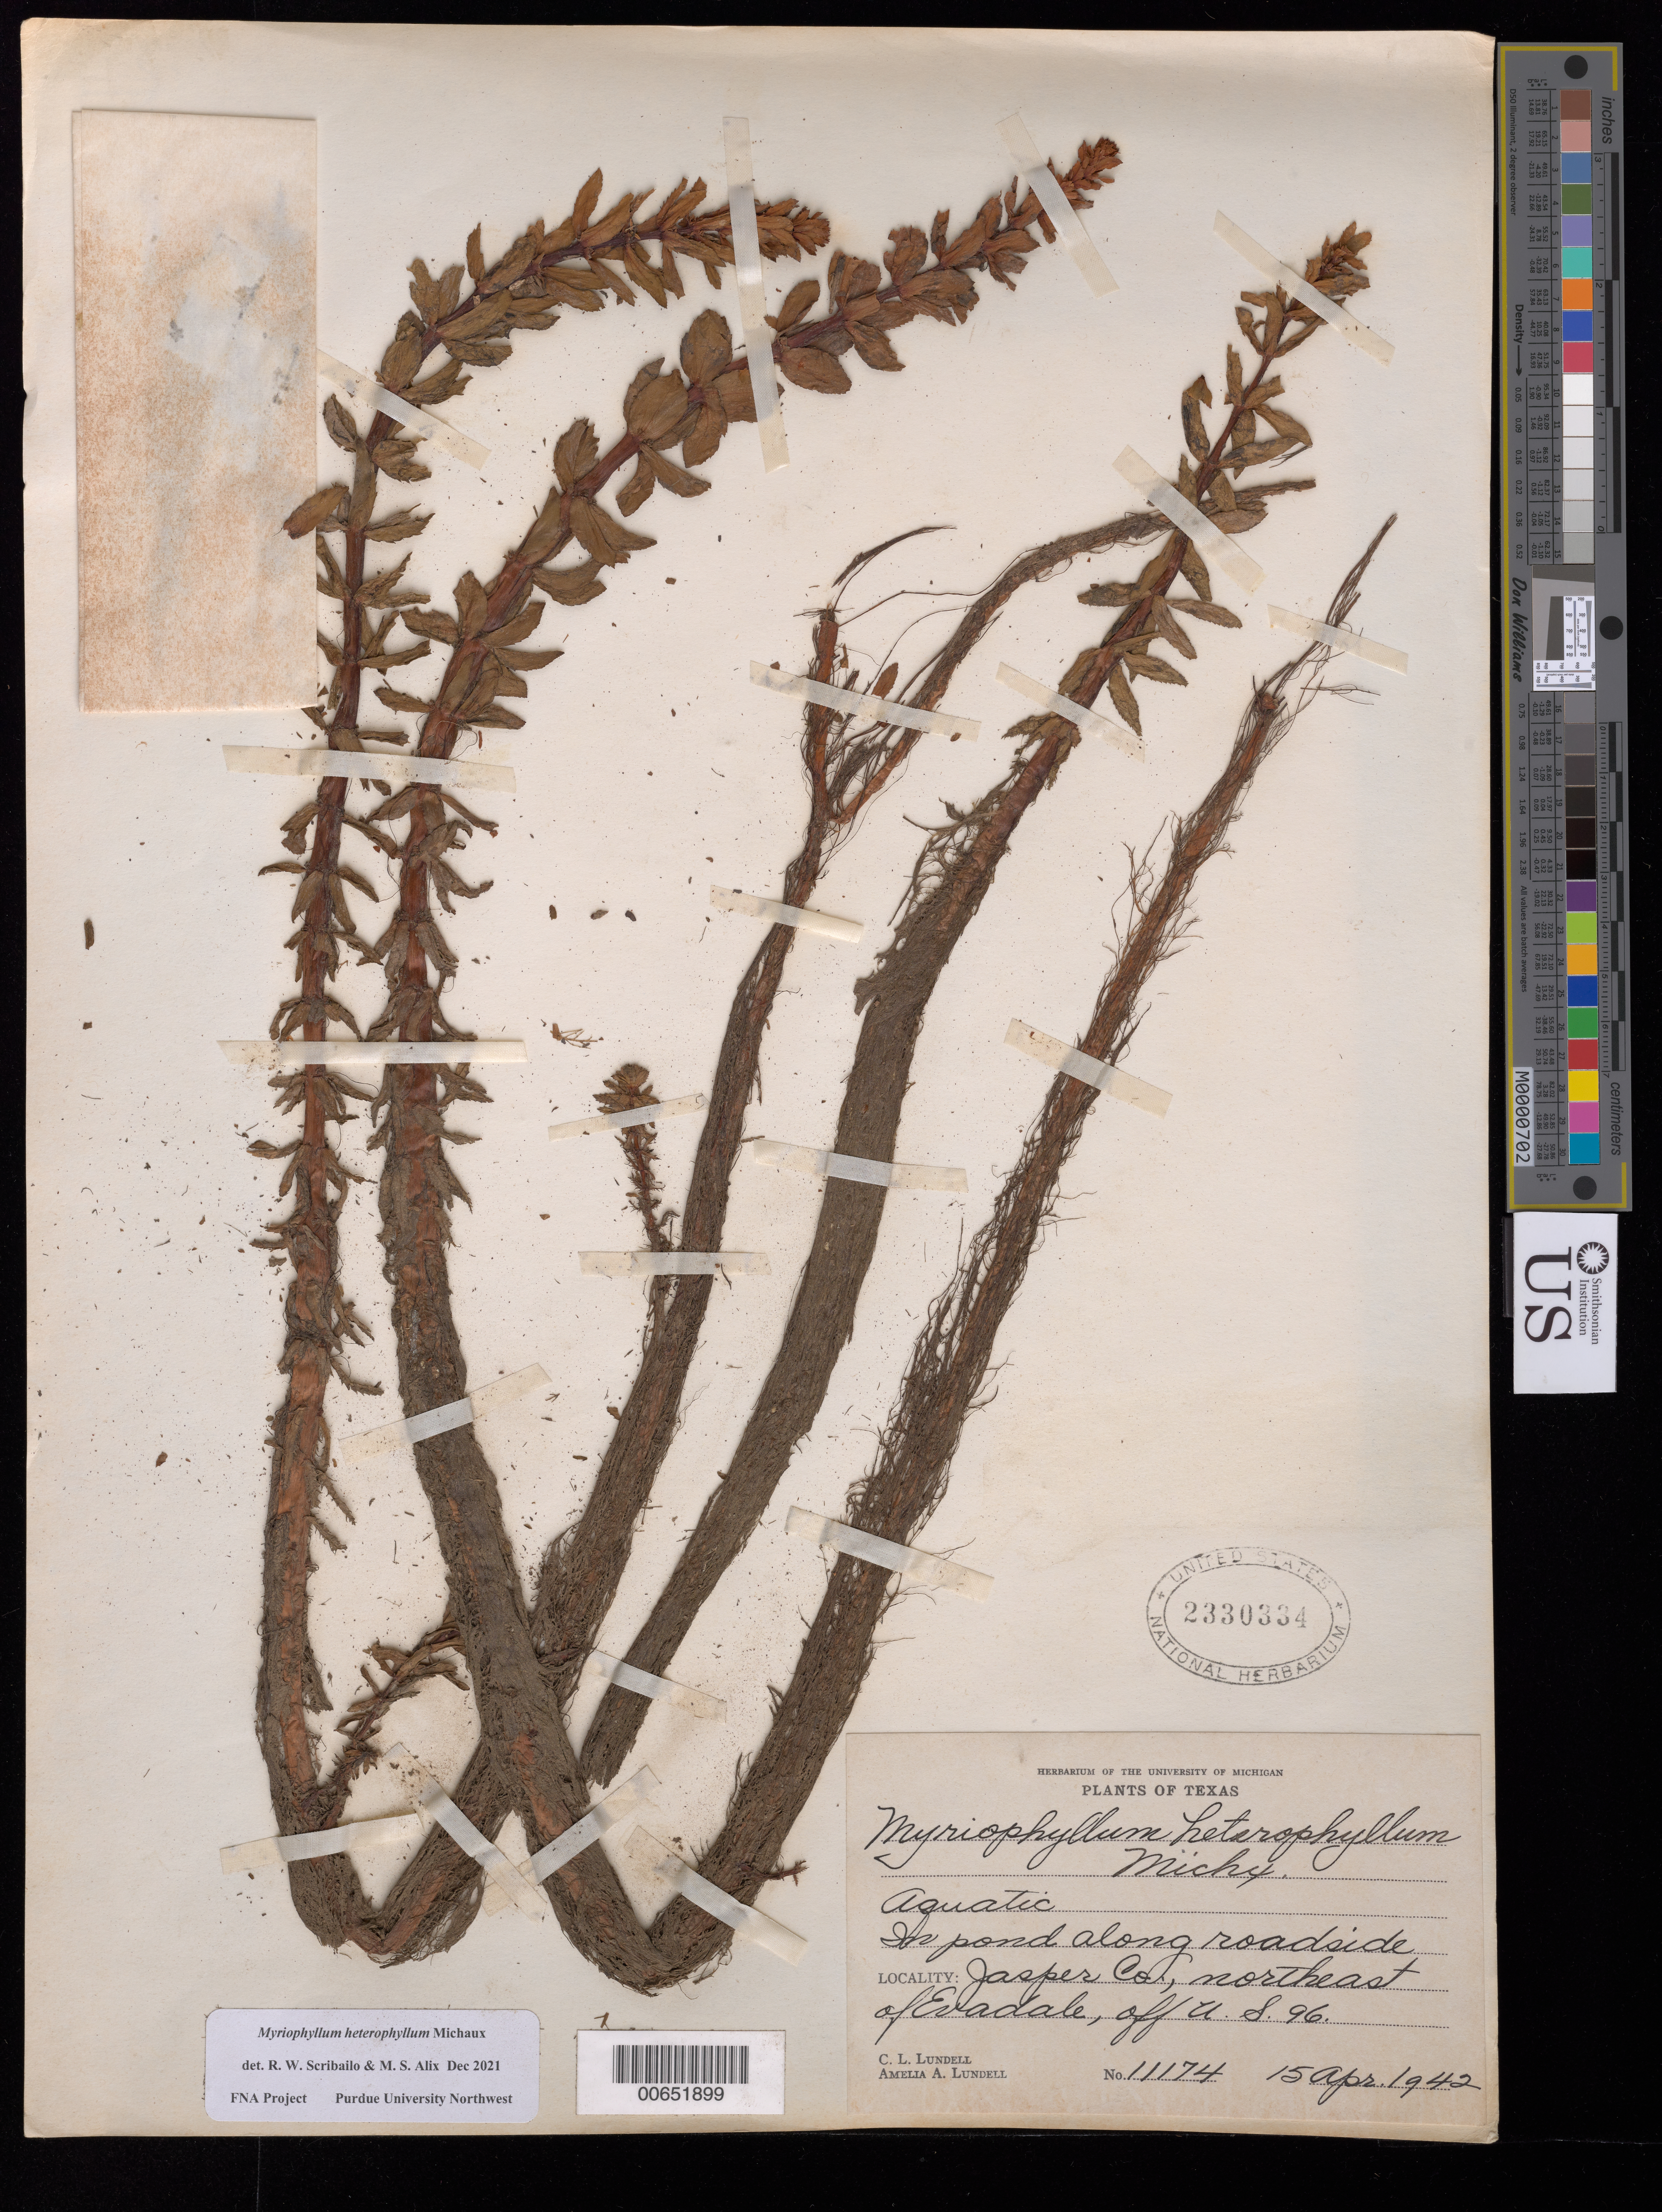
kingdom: Plantae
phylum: Tracheophyta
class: Magnoliopsida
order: Saxifragales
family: Haloragaceae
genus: Myriophyllum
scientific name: Myriophyllum heterophyllum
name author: Michx.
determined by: Scribailo, R. W.; Alix, M. S.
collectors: C. L. Lundell & A. A. Lundell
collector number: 11174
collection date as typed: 15 Apr 1942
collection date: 1942-04-15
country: United States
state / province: Texas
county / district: Jasper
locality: NE of Evadale, off US 96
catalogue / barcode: US 2330334